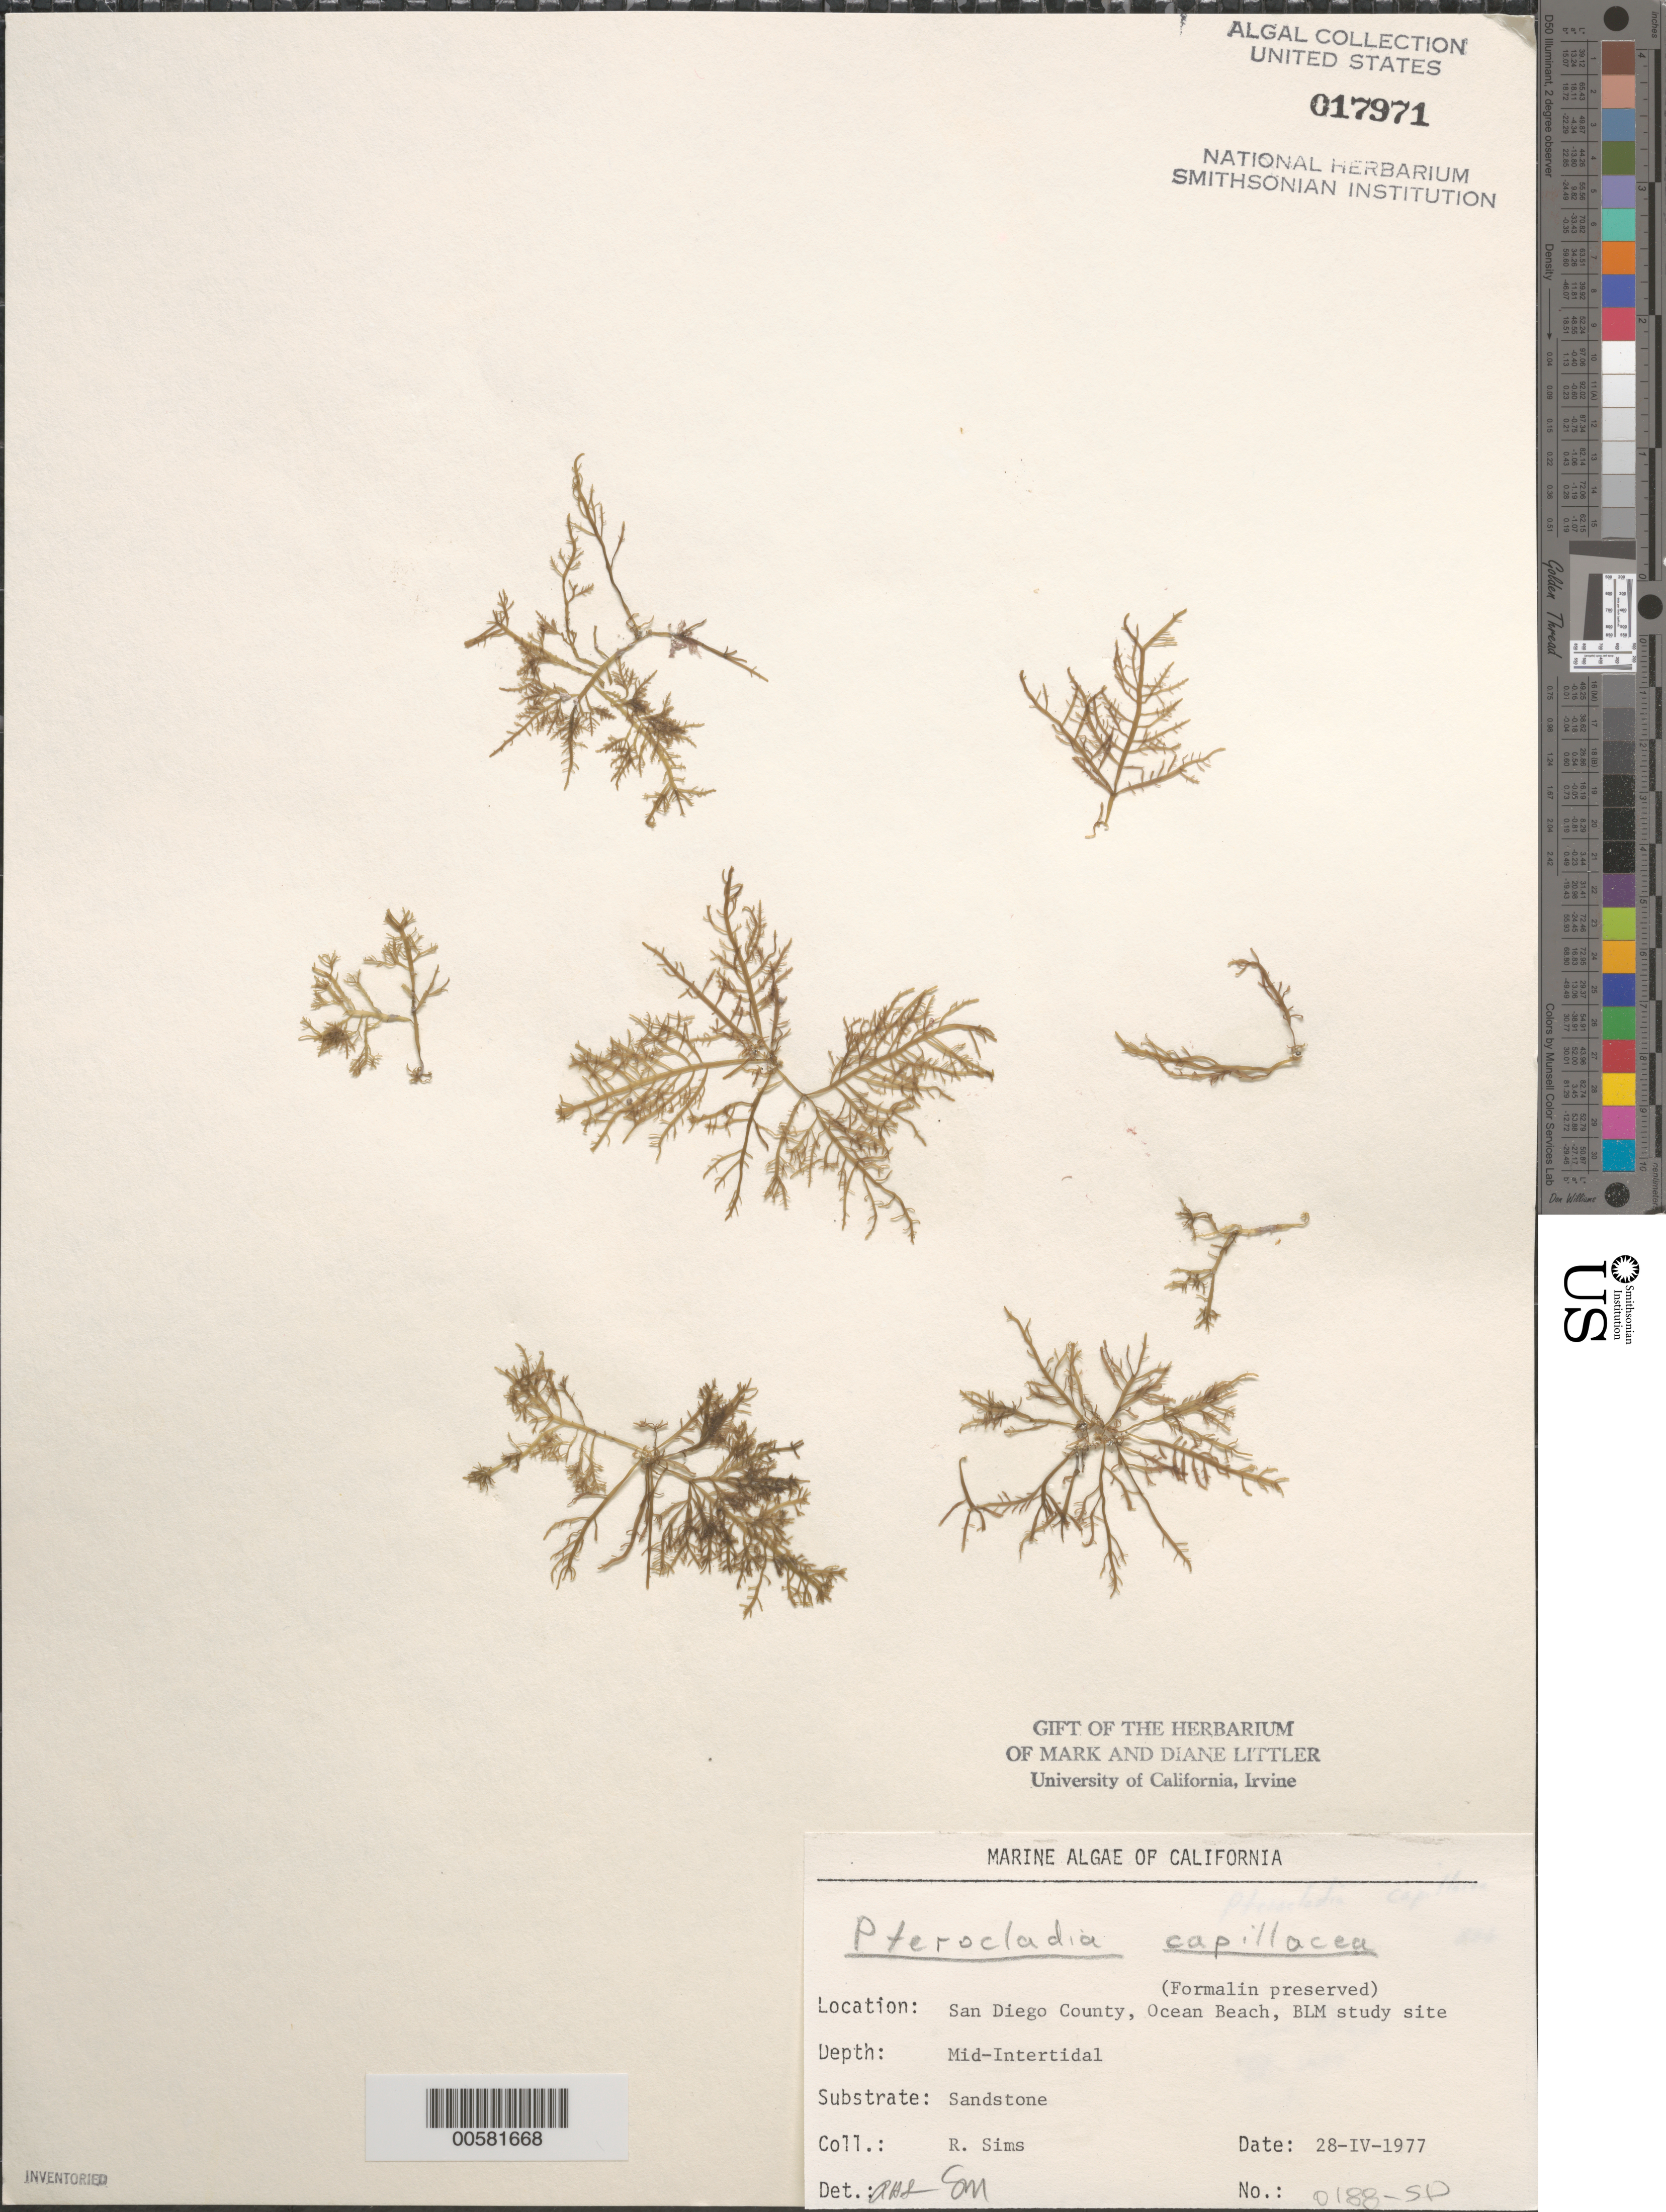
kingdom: Plantae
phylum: Rhodophyta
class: Florideophyceae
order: Gelidiales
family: Pterocladiaceae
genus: Pterocladiella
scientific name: Pterocladiella capillacea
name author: (S.G. Gmel.) Santelices & Hommers.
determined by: Algae name updating Project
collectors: R. H. Sims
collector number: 0188-sd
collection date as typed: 28 Apr 1977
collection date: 1977-04-28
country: United States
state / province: California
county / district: San Diego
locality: Ocean Beach, end of Del Monte Street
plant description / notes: BLM-SOCALBIGHT Rocky Intertidal Survey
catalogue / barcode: US 17971